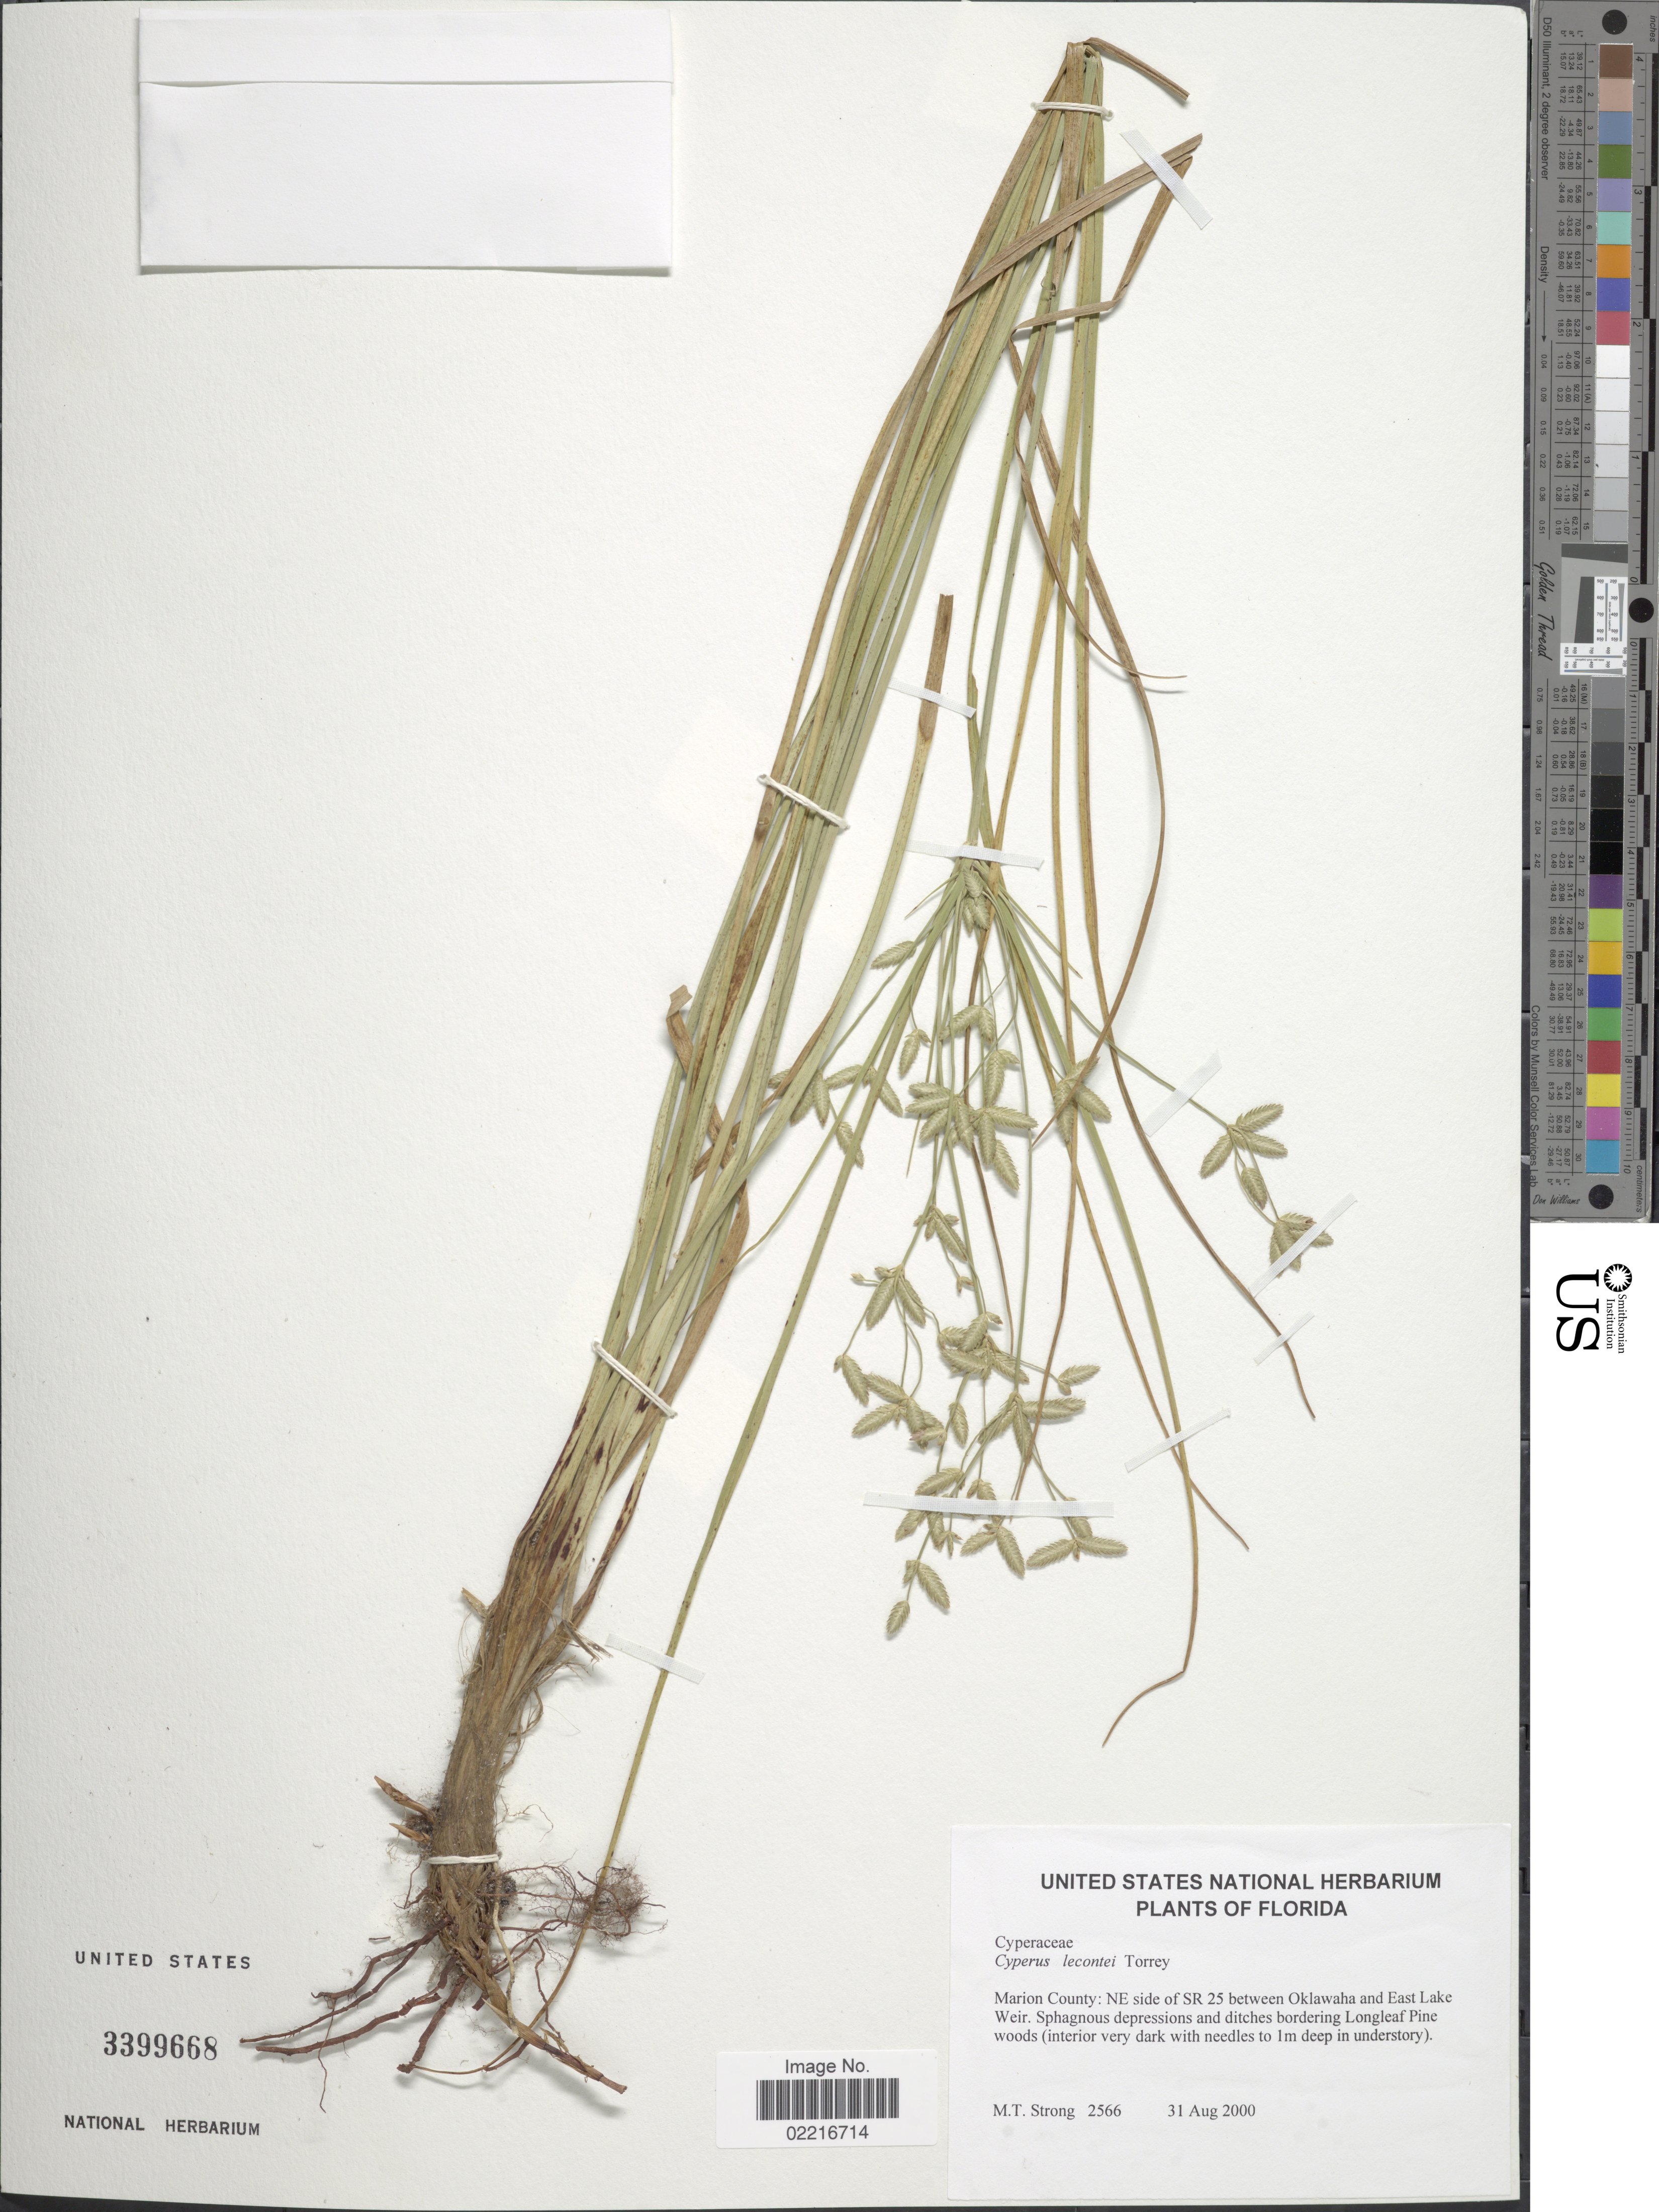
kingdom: Plantae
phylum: Tracheophyta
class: Liliopsida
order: Poales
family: Cyperaceae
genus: Cyperus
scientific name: Cyperus lecontei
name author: Torr. ex Steud.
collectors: M. T. Strong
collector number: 2566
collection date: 2000-08-31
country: United States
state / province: Florida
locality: Marion County: NE side of SR 25 between Oklawaha and East Lake Weir. Bordering Longleaf Pine woods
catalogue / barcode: US 3399668